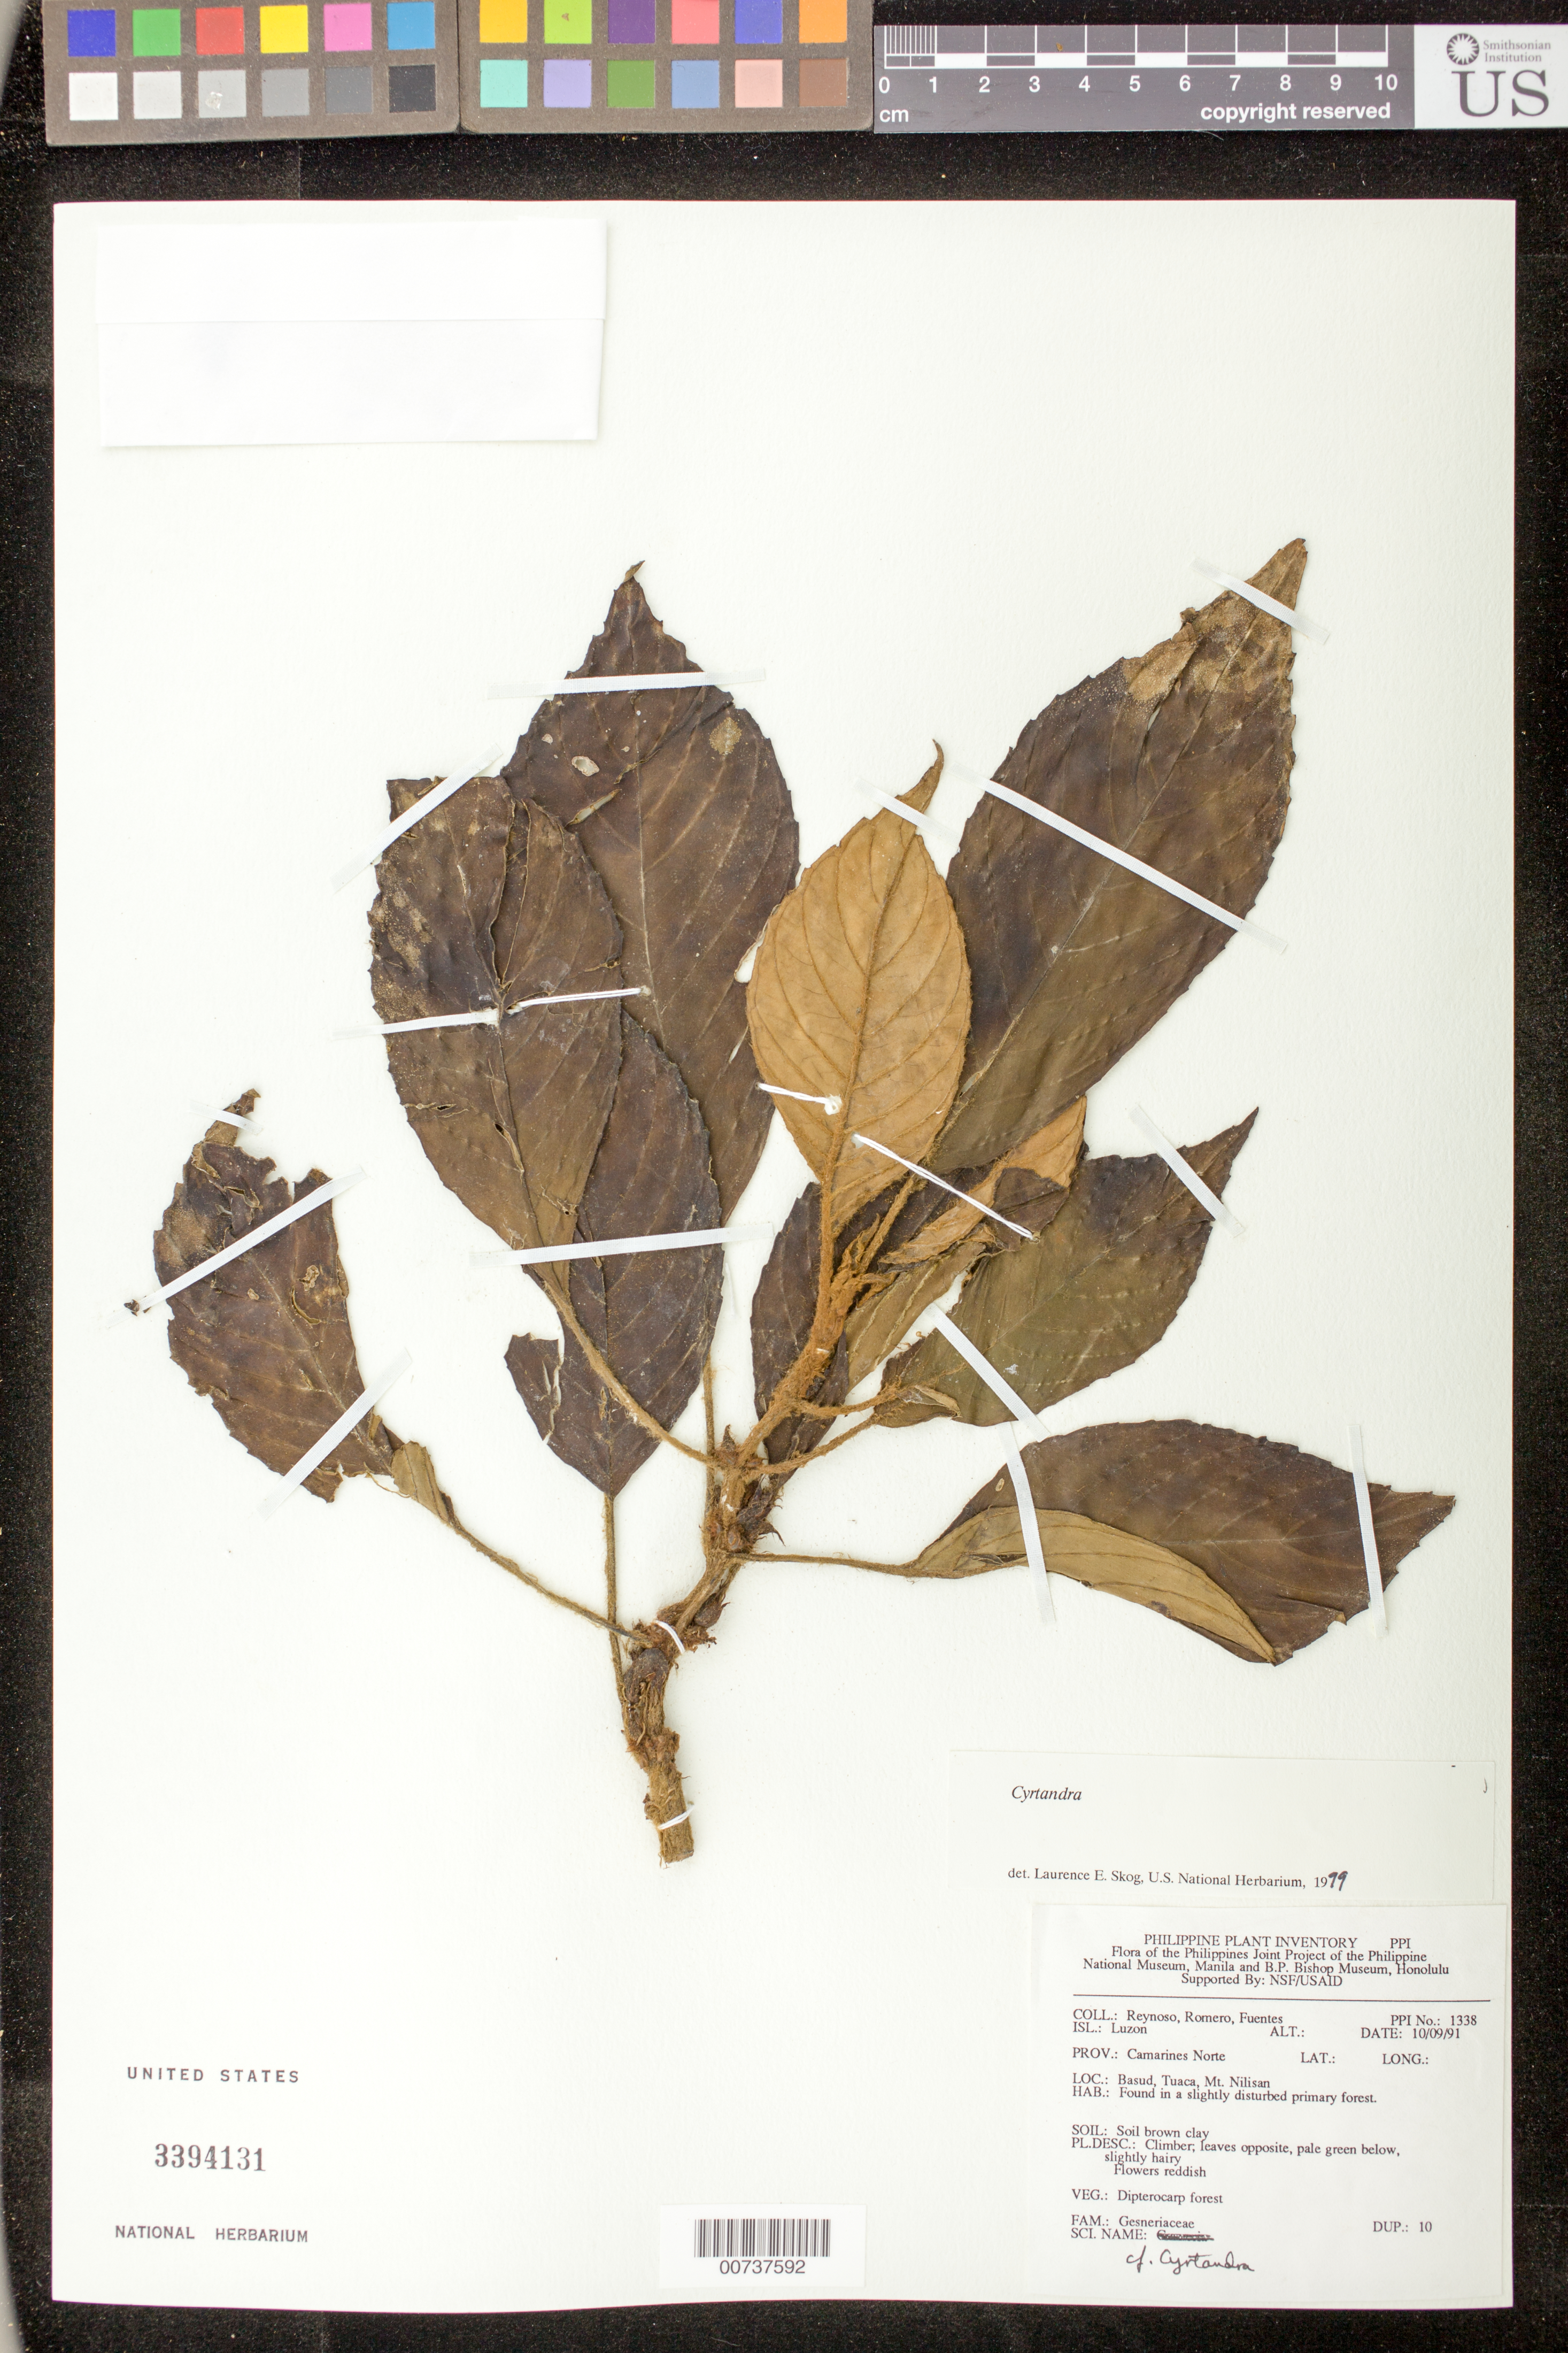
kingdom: Plantae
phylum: Tracheophyta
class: Magnoliopsida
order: Lamiales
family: Gesneriaceae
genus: Cyrtandra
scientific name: Cyrtandra sp.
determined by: Skog, Laurence E.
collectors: E. Reynoso, -. Romero & -. Fuentes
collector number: PPI No. 1338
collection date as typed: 10 Sep 1991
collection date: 1991-09-10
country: Philippines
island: Luzon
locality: Prov. Camarines Norte; Basud, Tuaca, Mt. Nilisan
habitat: Dipterocarp forest; found in a slightly disturbed primary forest; soil brown clay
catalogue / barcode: US 3394131